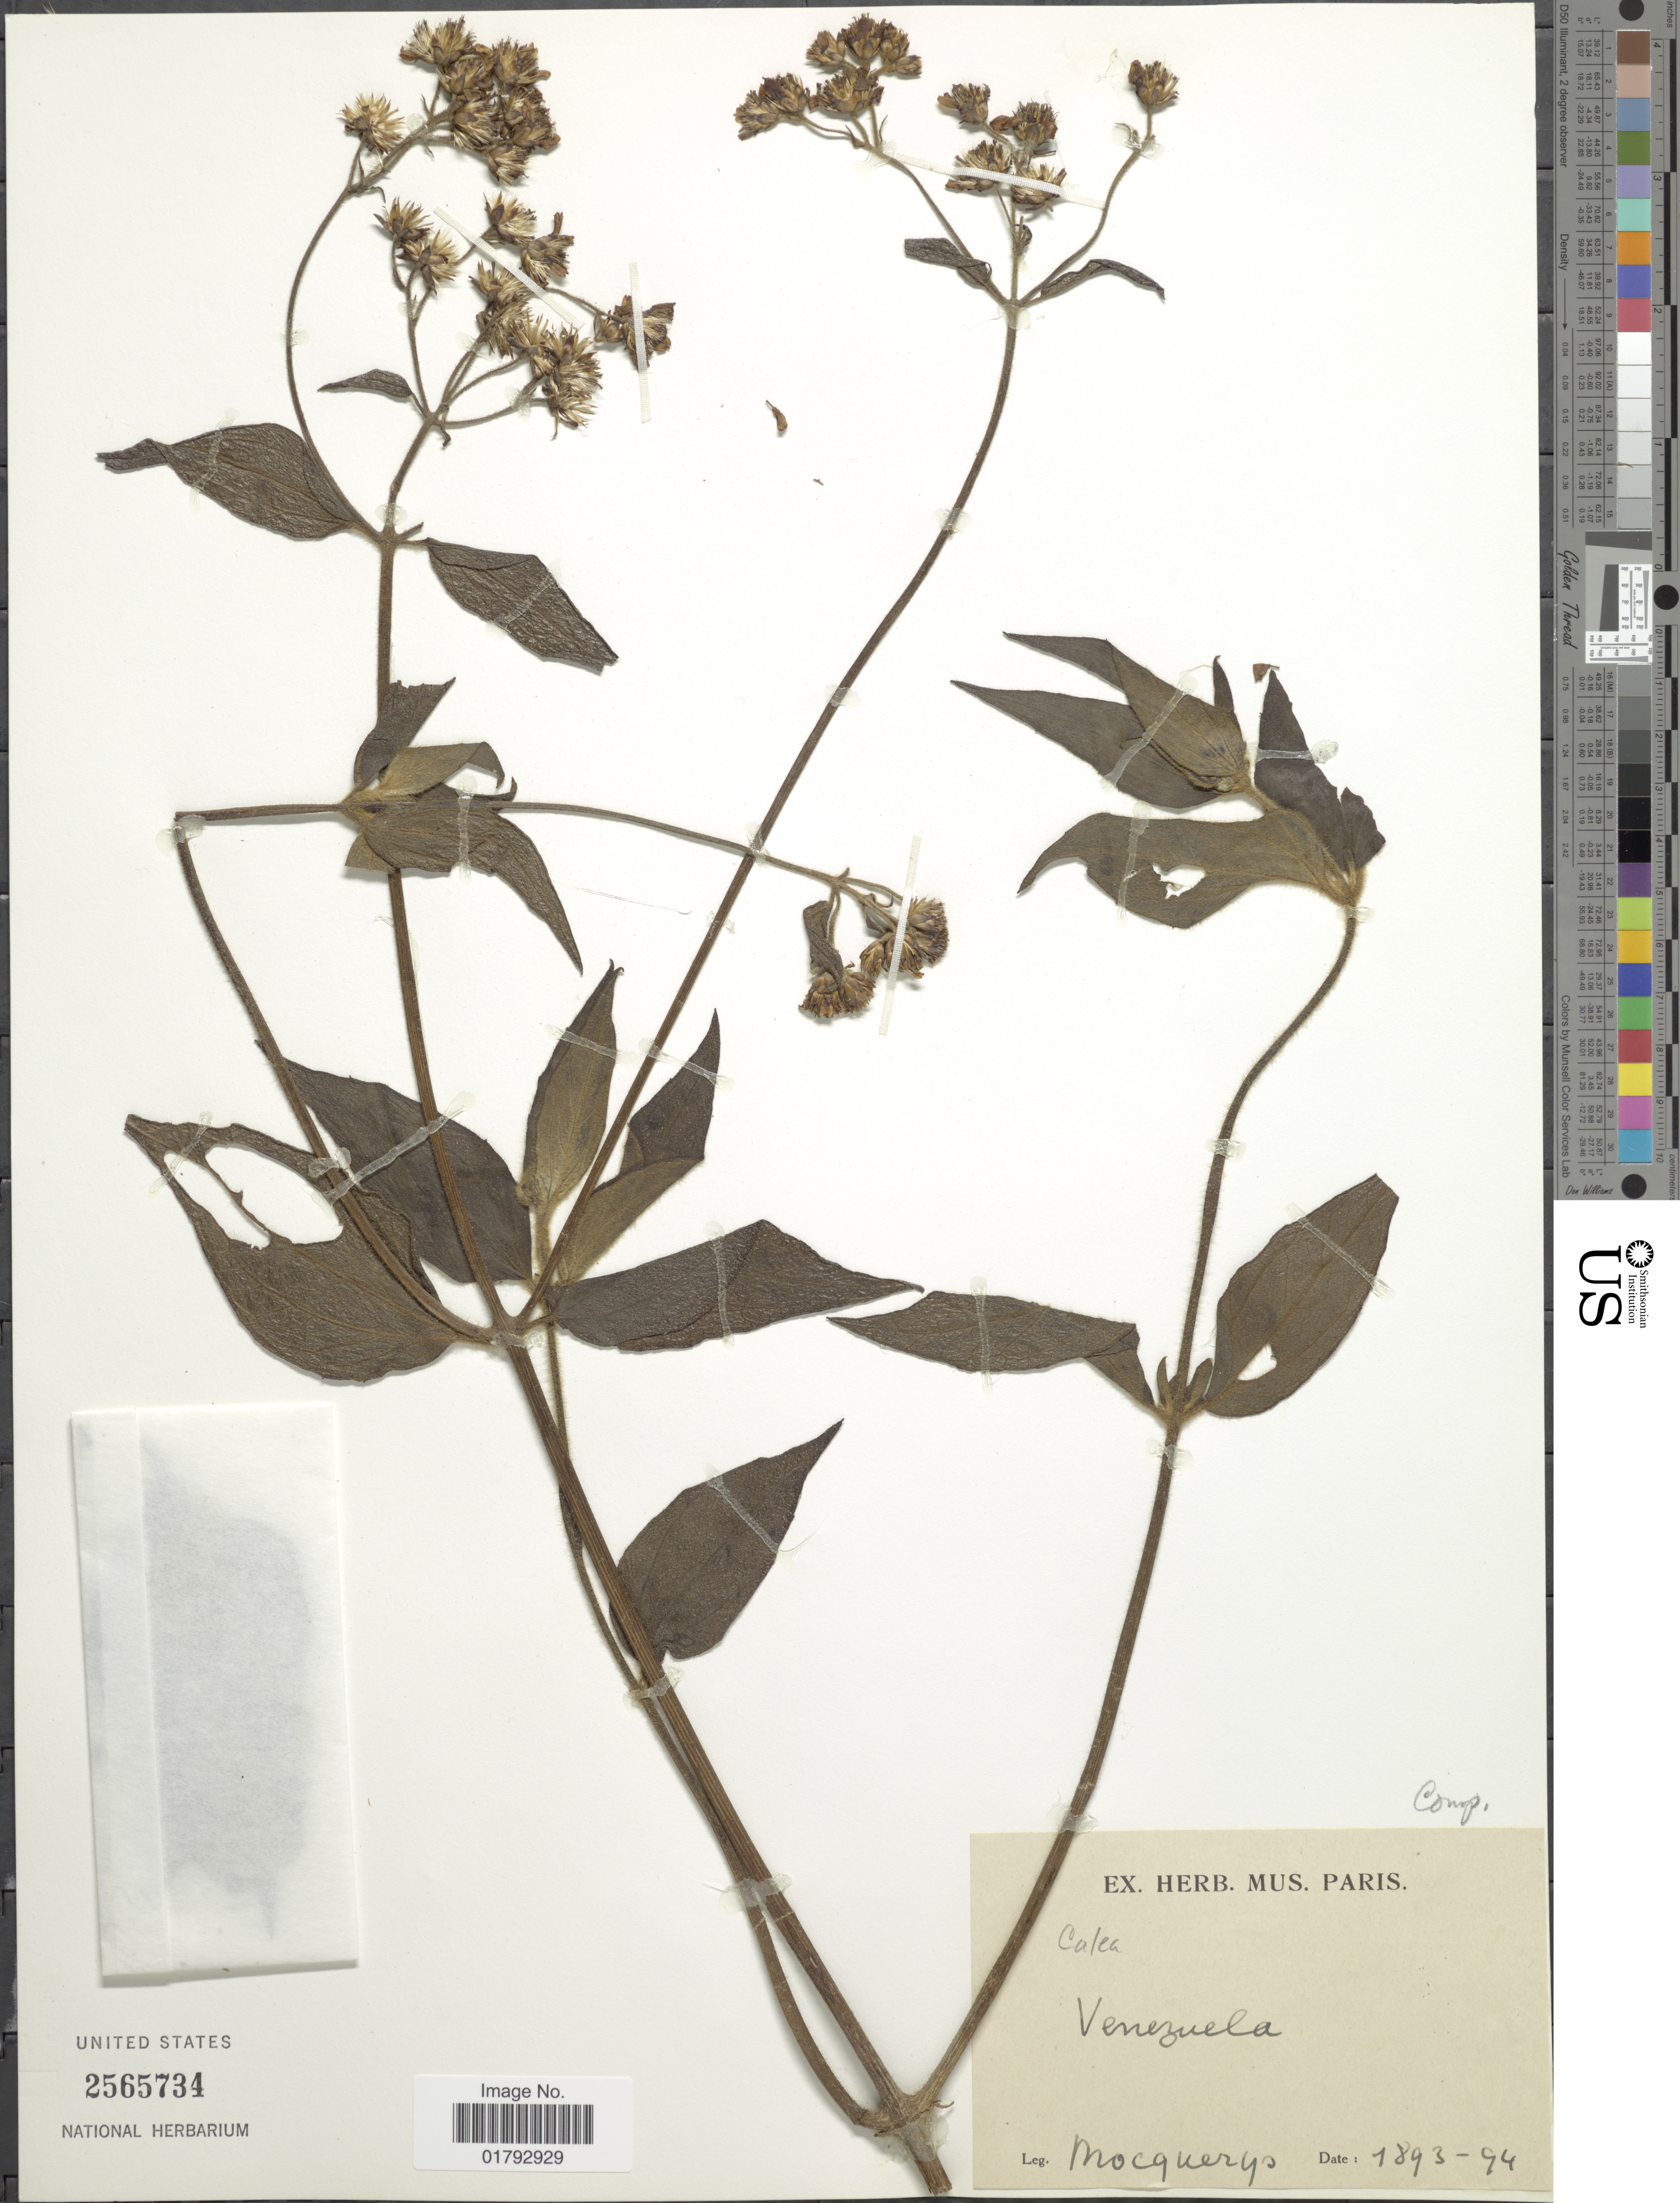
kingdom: Plantae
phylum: Tracheophyta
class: Magnoliopsida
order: Asterales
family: Asteraceae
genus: Alloispermum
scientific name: Alloispermum caracasanum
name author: (Kunth) H. Rob.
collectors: A. Mocquerys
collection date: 1893/1894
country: Venezuela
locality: S.L.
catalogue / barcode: US 2565734